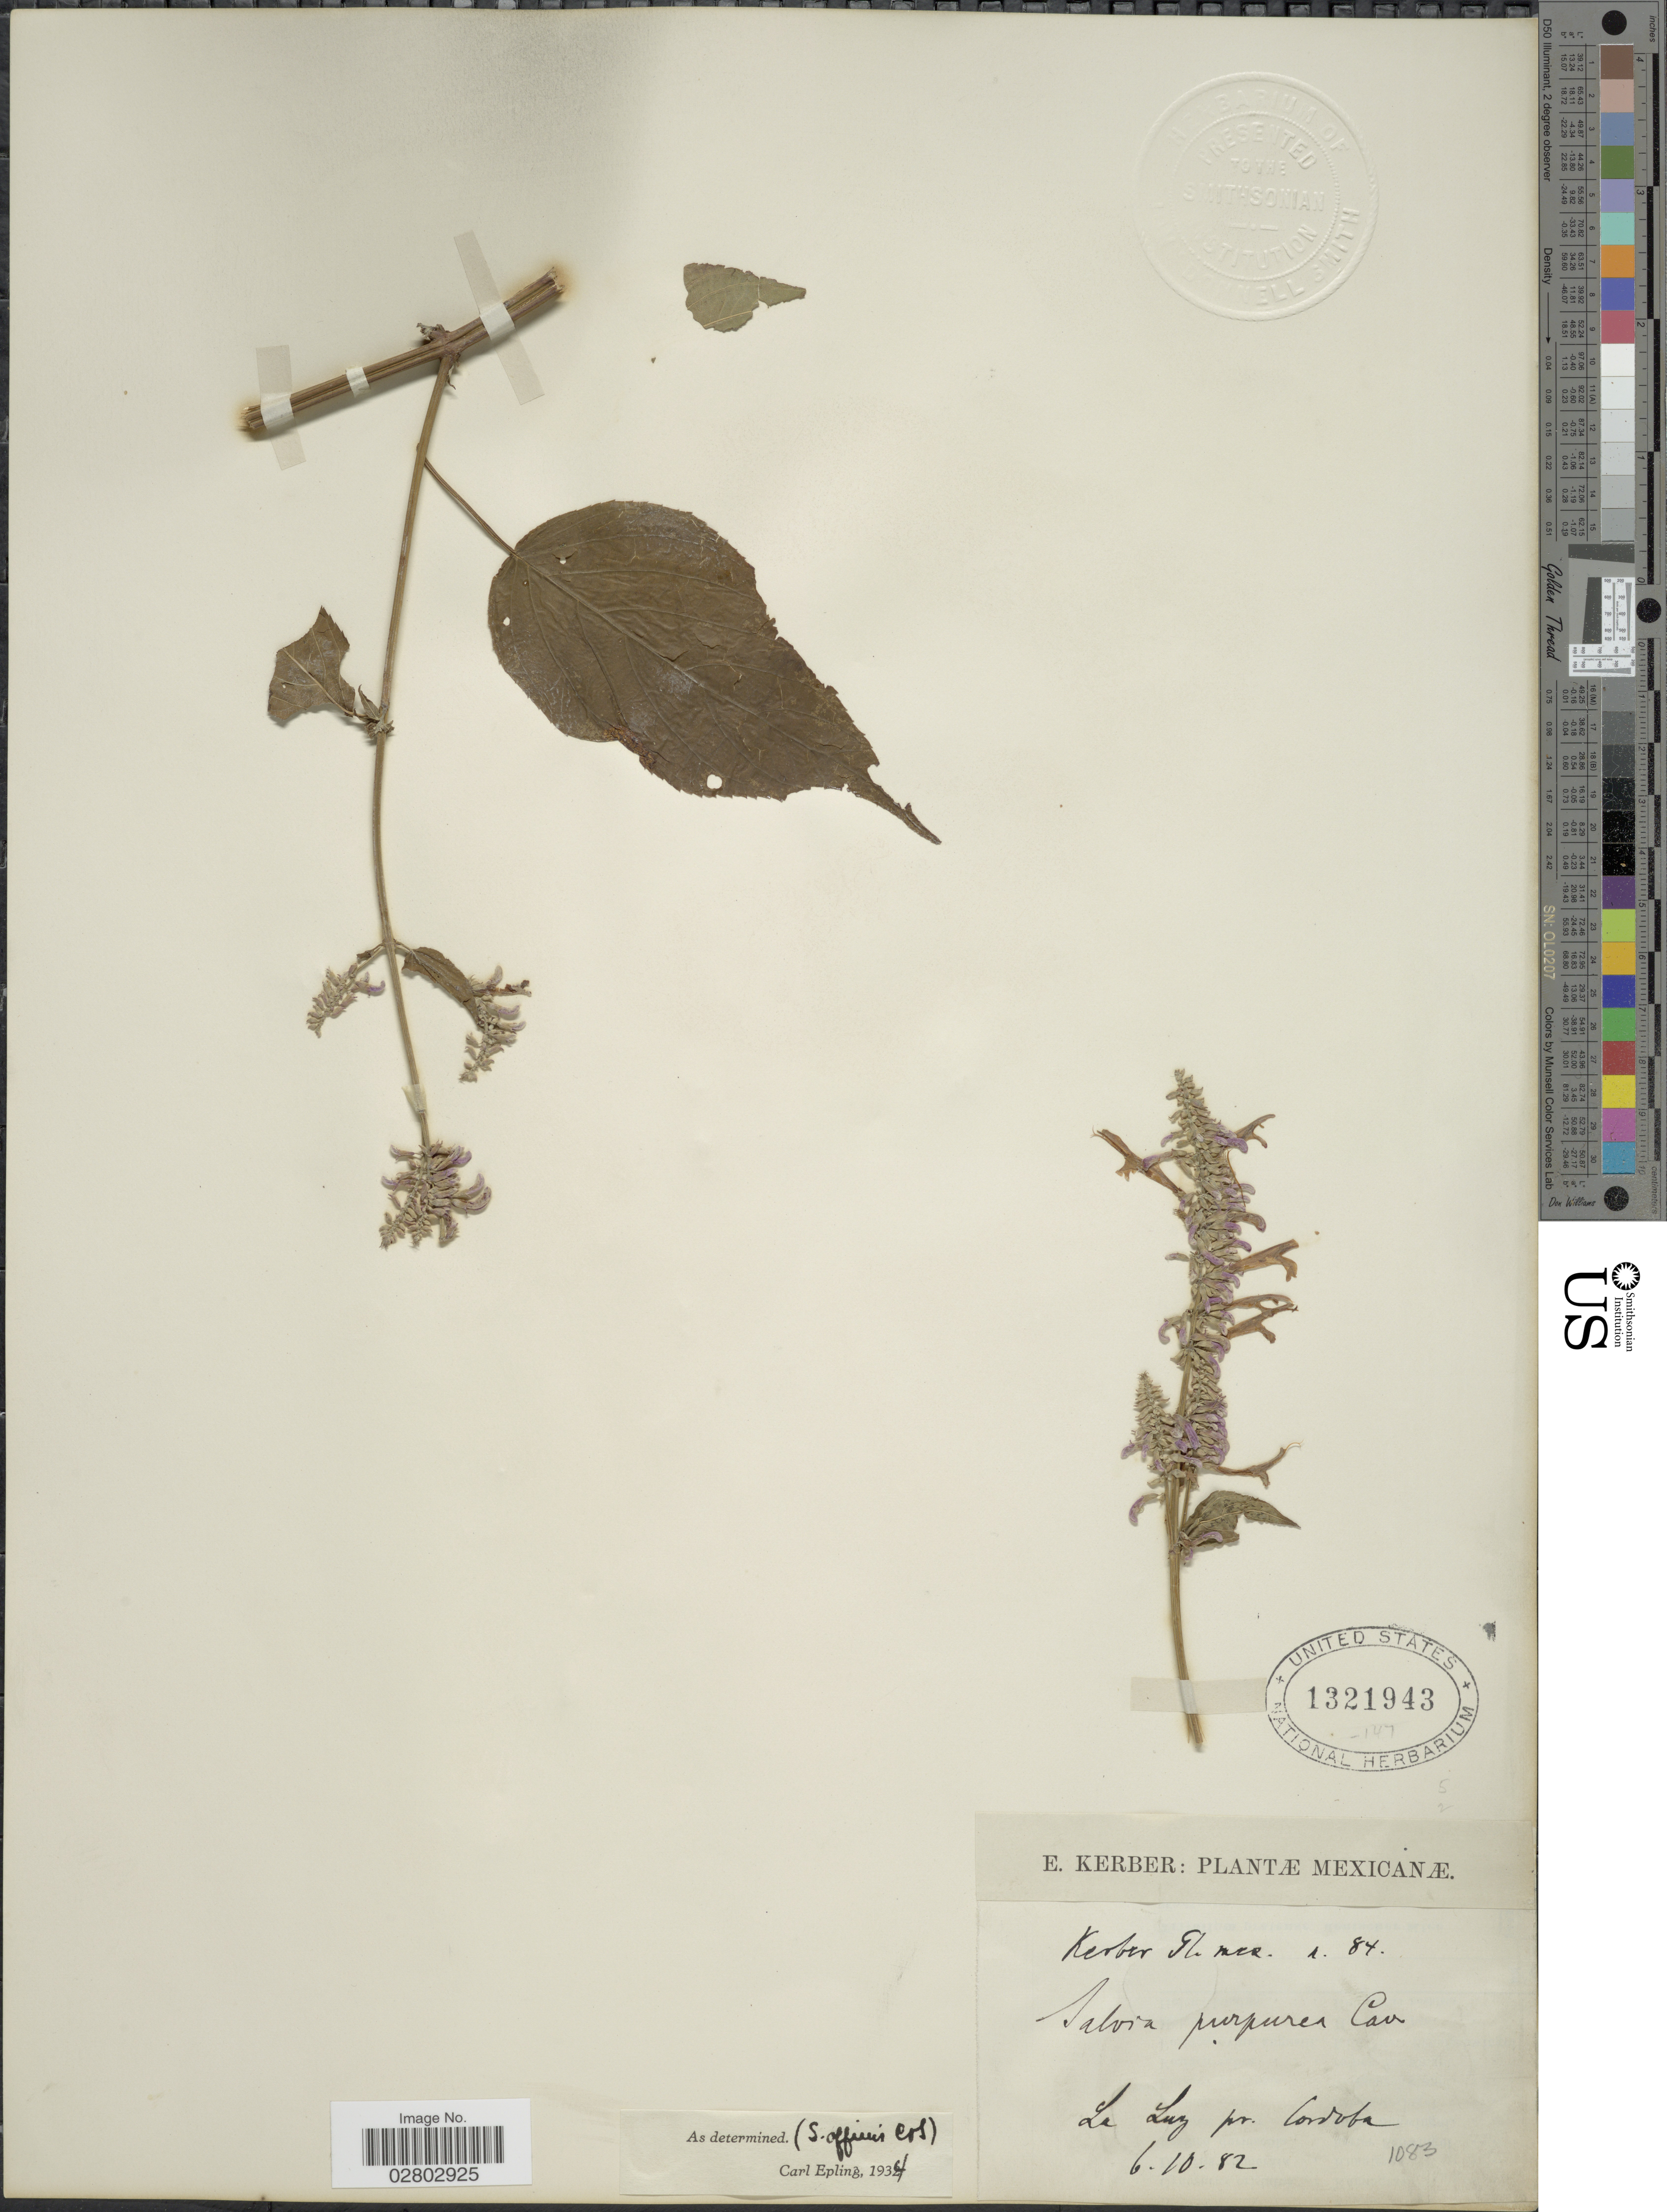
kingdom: Plantae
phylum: Tracheophyta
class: Magnoliopsida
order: Lamiales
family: Lamiaceae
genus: Salvia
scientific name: Salvia purpurea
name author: Cav.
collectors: E. Kerber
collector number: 1083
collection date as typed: Transcribed d/m/y: 6/10/82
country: Mexico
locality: La Luz pr. Cordoba.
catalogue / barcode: US 1321943